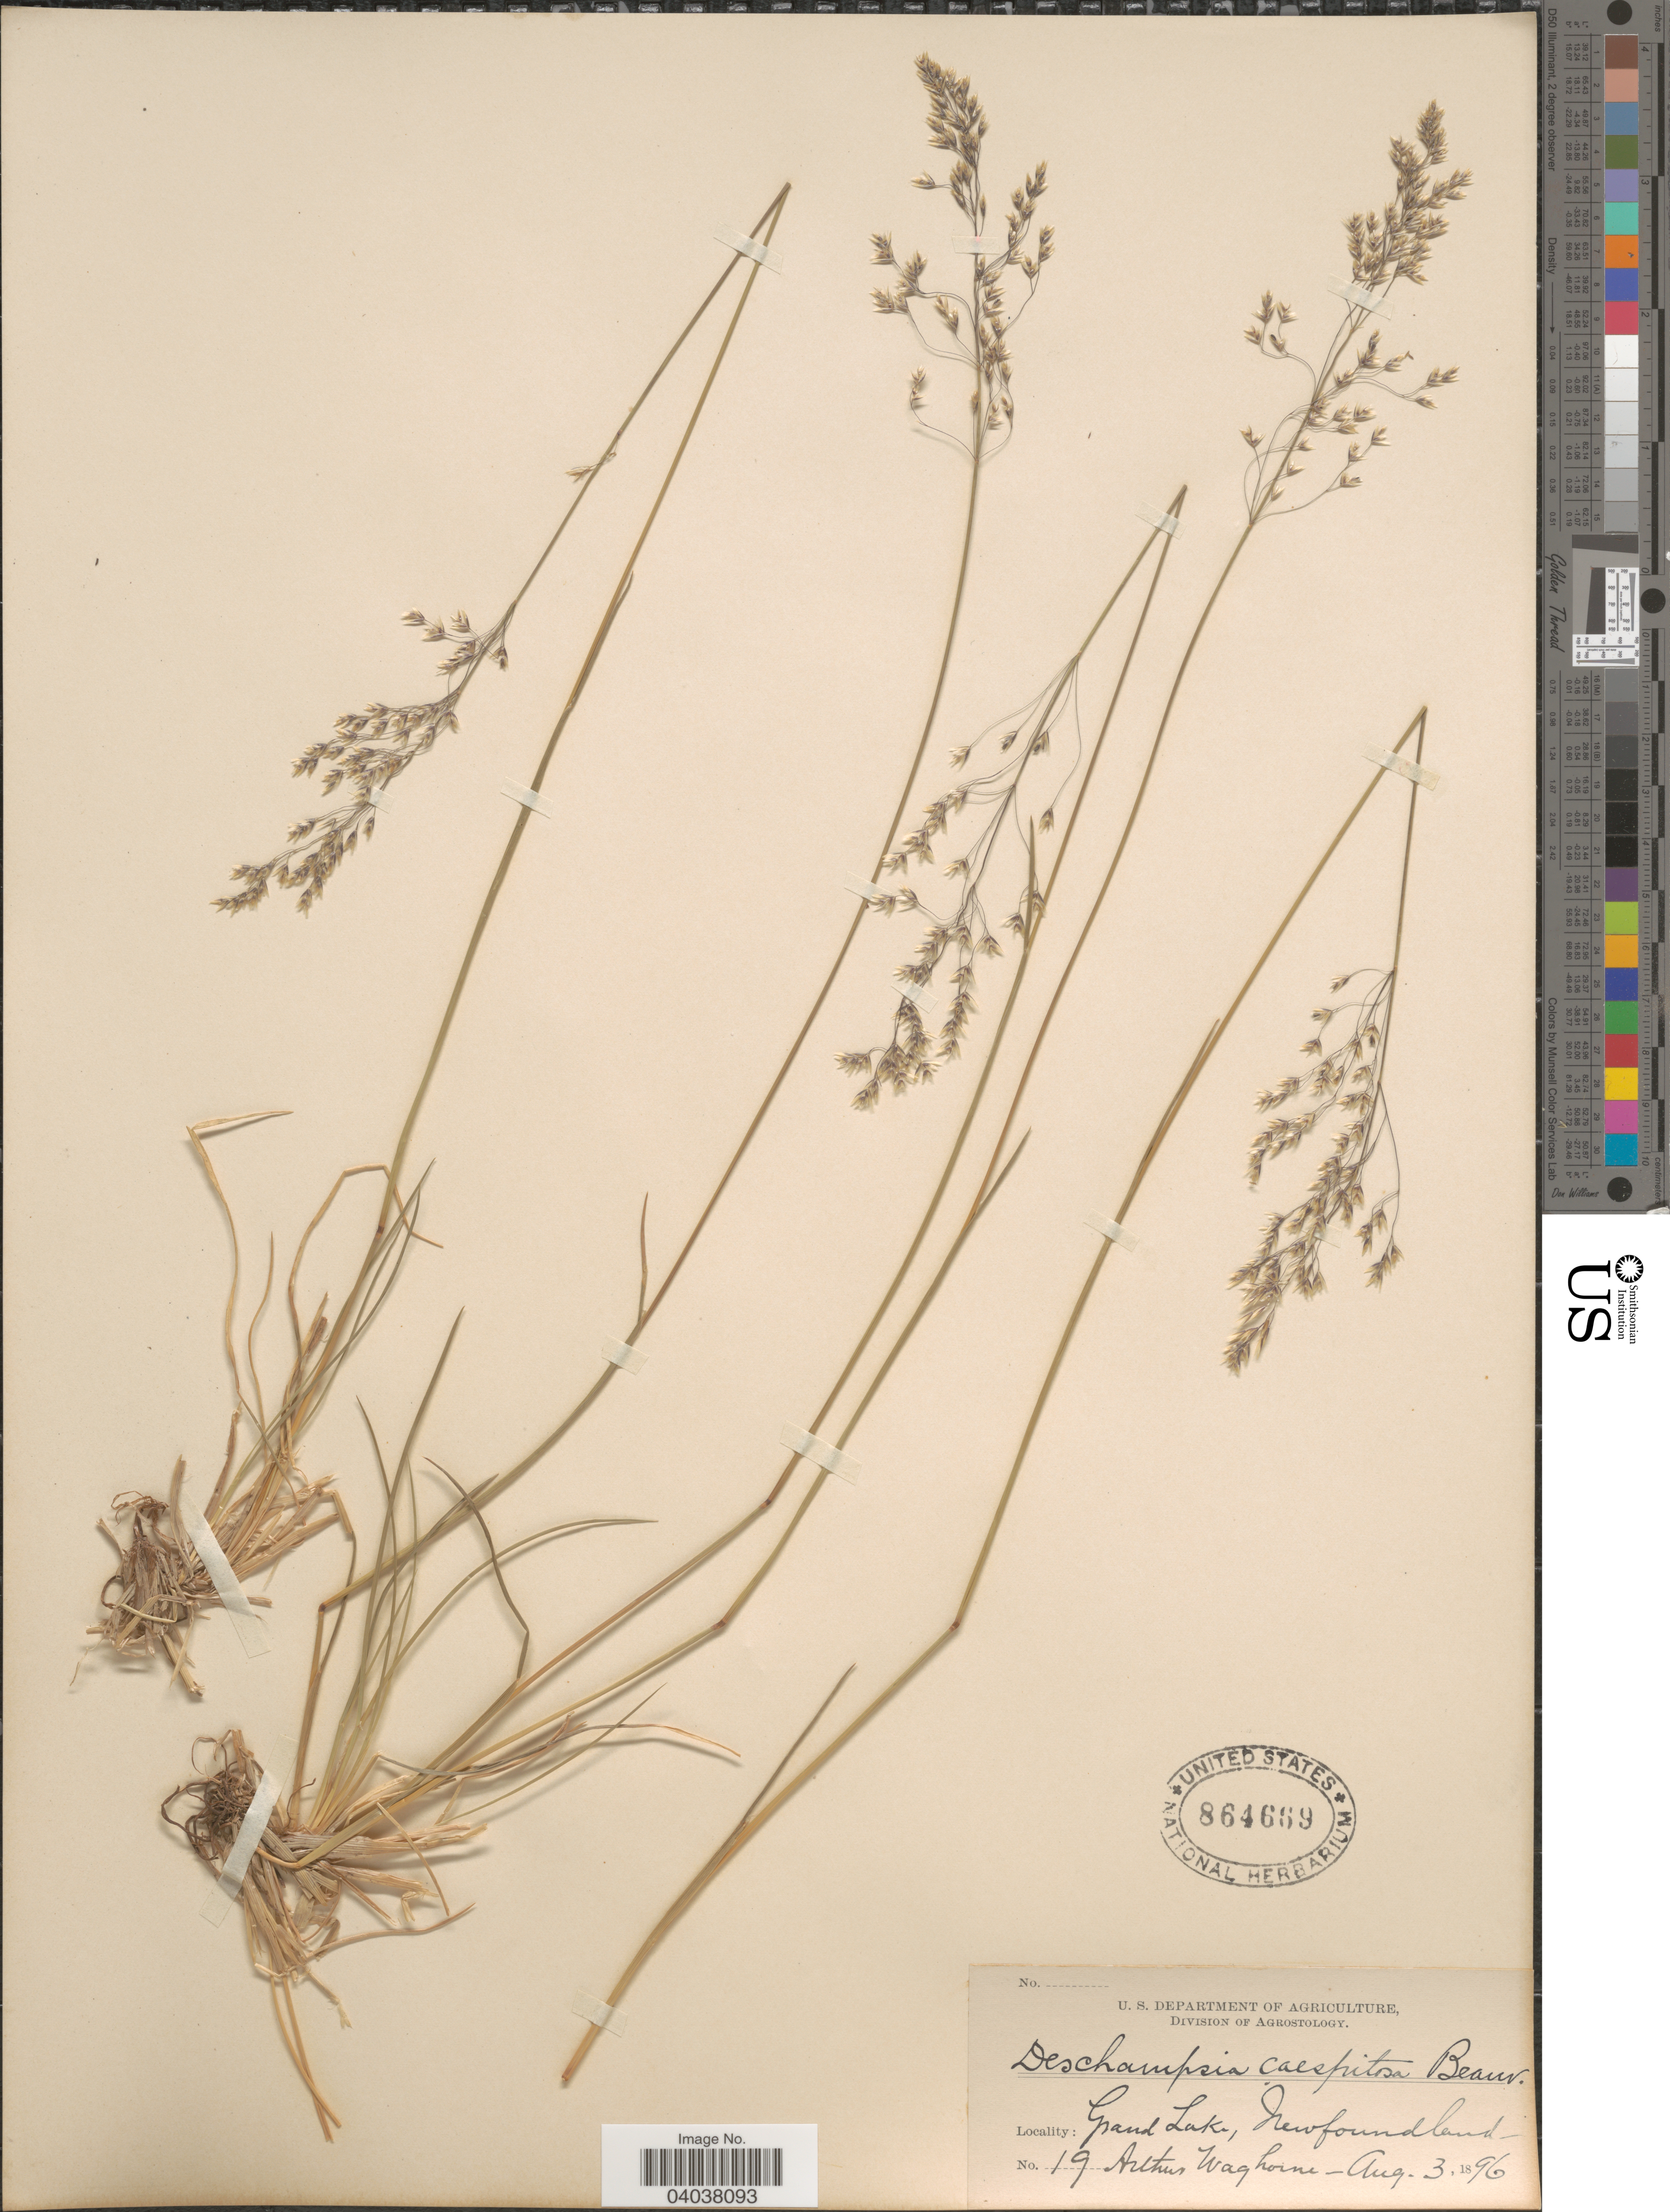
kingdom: Plantae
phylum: Tracheophyta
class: Liliopsida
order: Poales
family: Poaceae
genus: Deschampsia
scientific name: Deschampsia cespitosa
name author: (L.) P. Beauv.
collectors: A. Waghorne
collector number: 19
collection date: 1896-08-03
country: Canada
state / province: Newfoundland and Labrador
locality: Grand Lake.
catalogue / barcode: US 864669